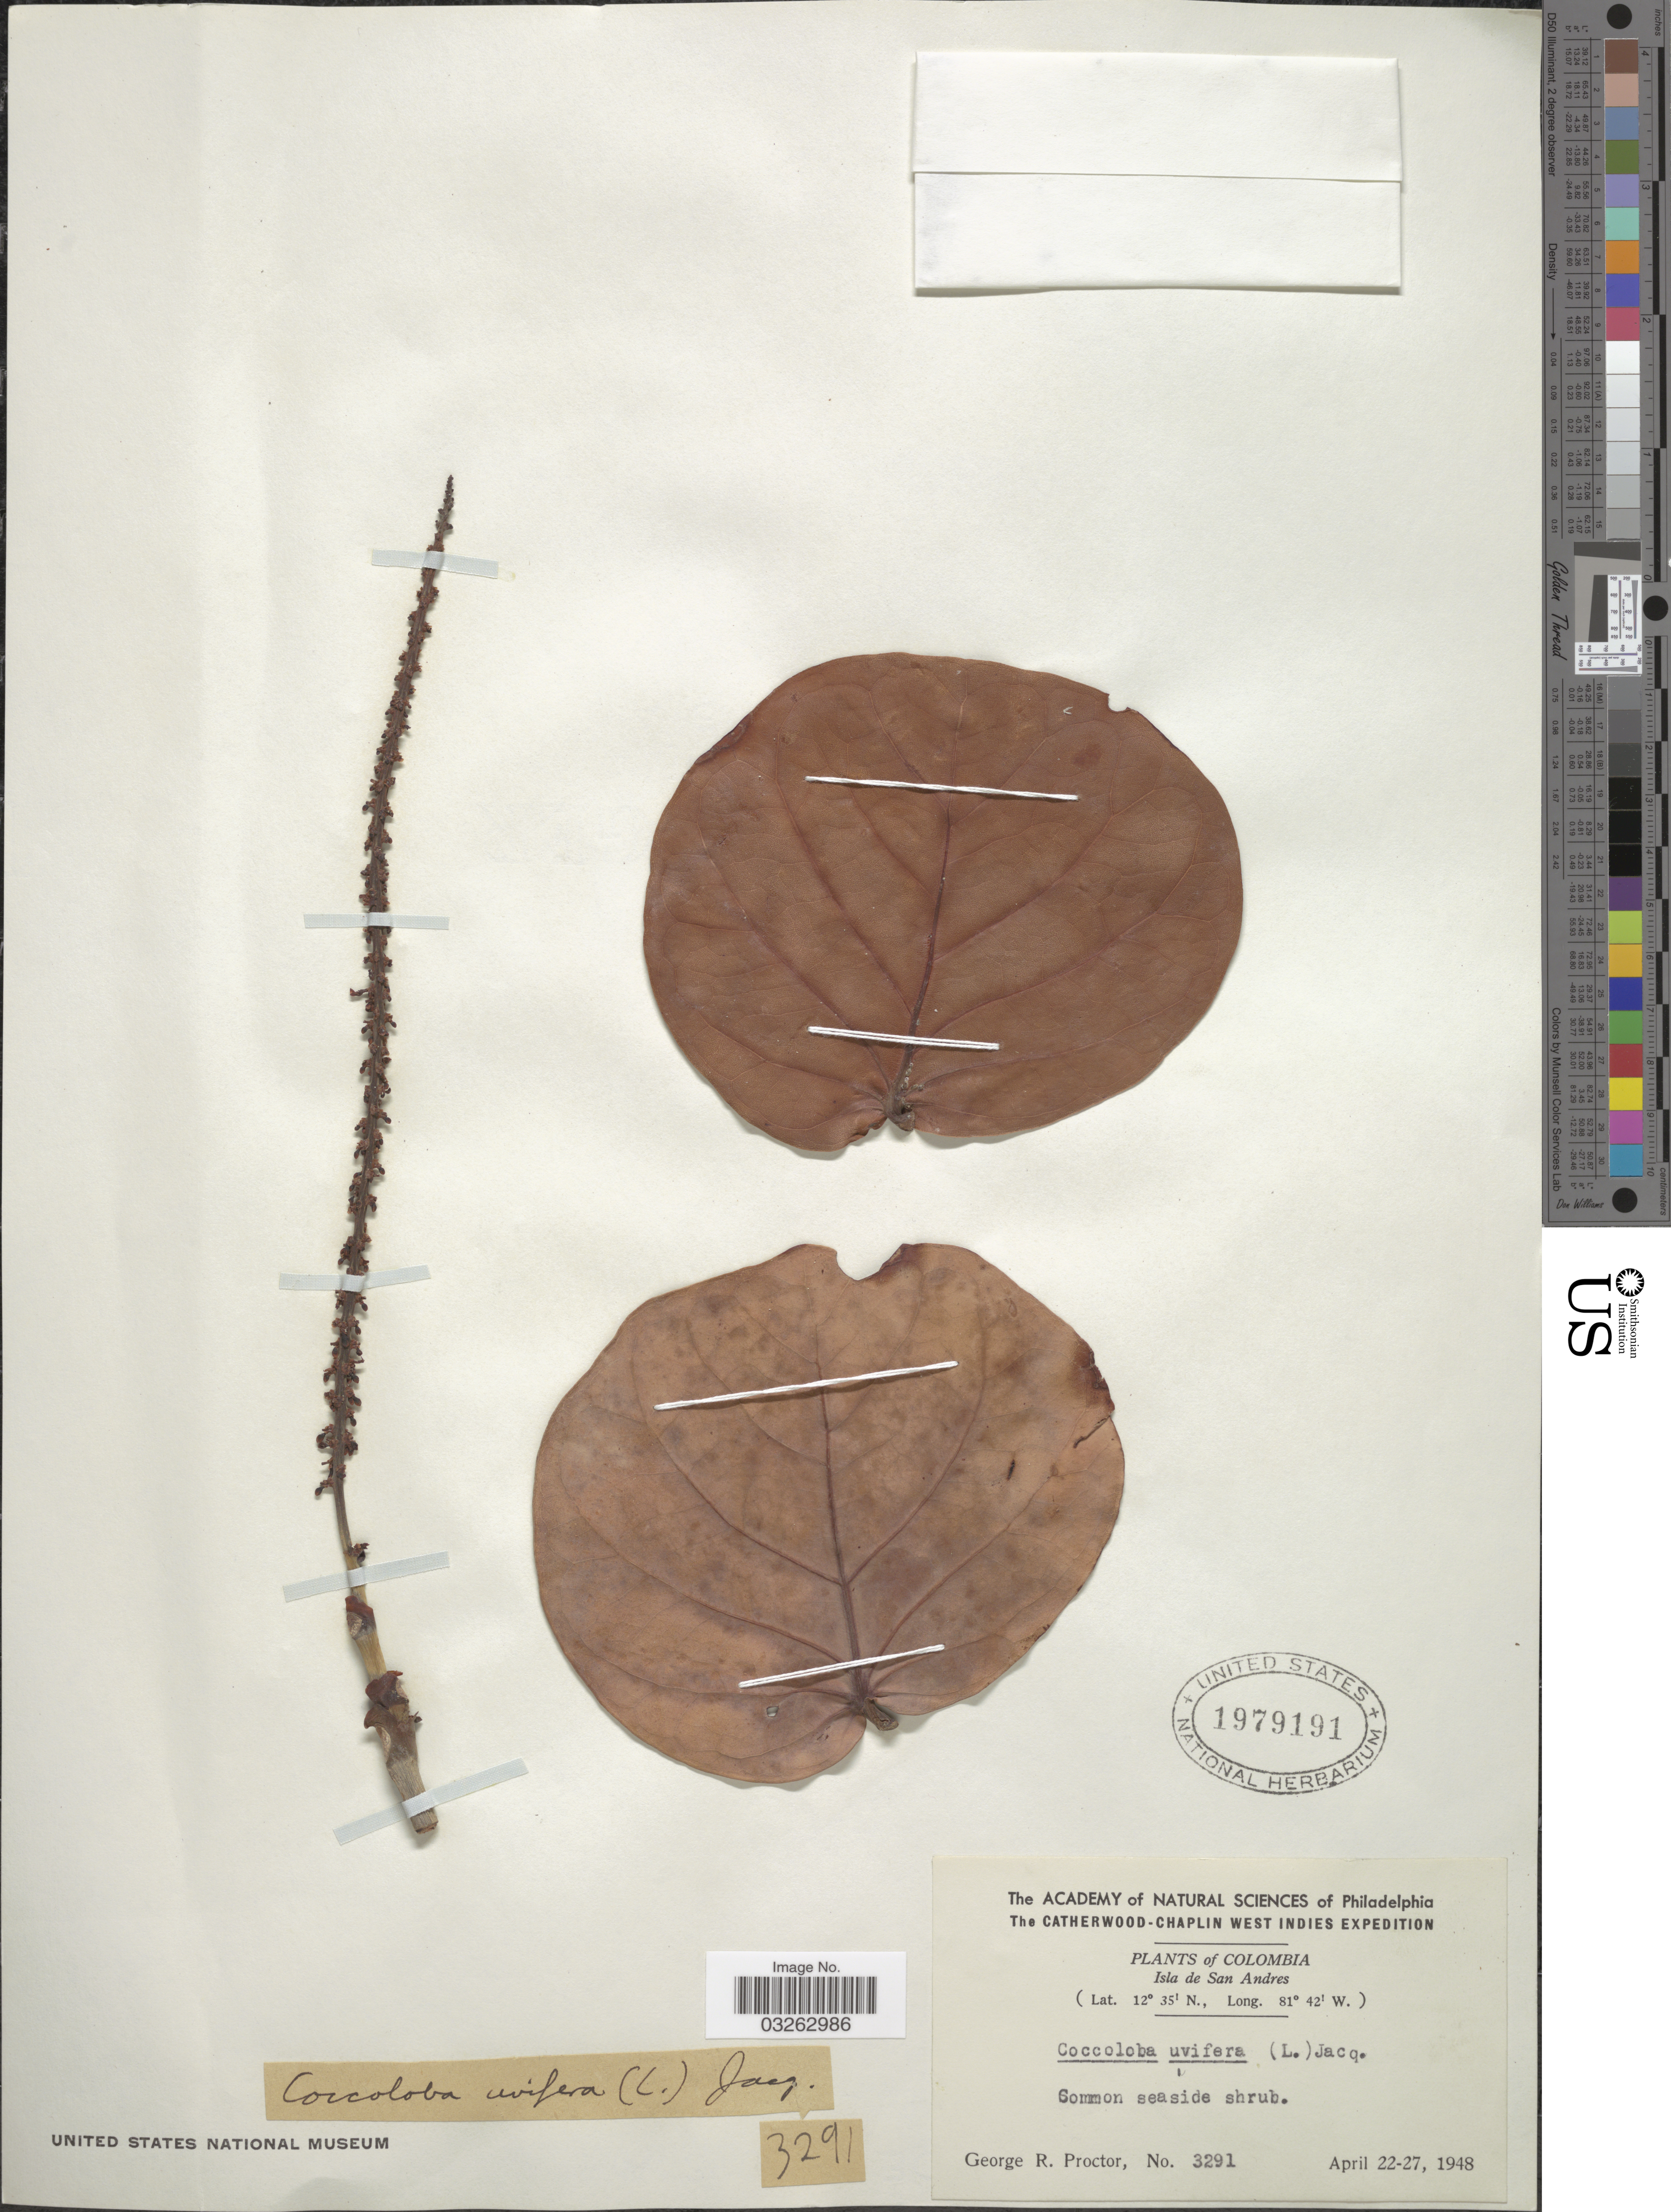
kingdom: Plantae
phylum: Tracheophyta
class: Magnoliopsida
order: Caryophyllales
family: Polygonaceae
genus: Coccoloba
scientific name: Coccoloba uvifera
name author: L.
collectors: G. R. Proctor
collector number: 3291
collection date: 1948-04-22/1948-04-27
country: Colombia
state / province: San Andres y Providencia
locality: Isla de San Andres.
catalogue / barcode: US 1979191